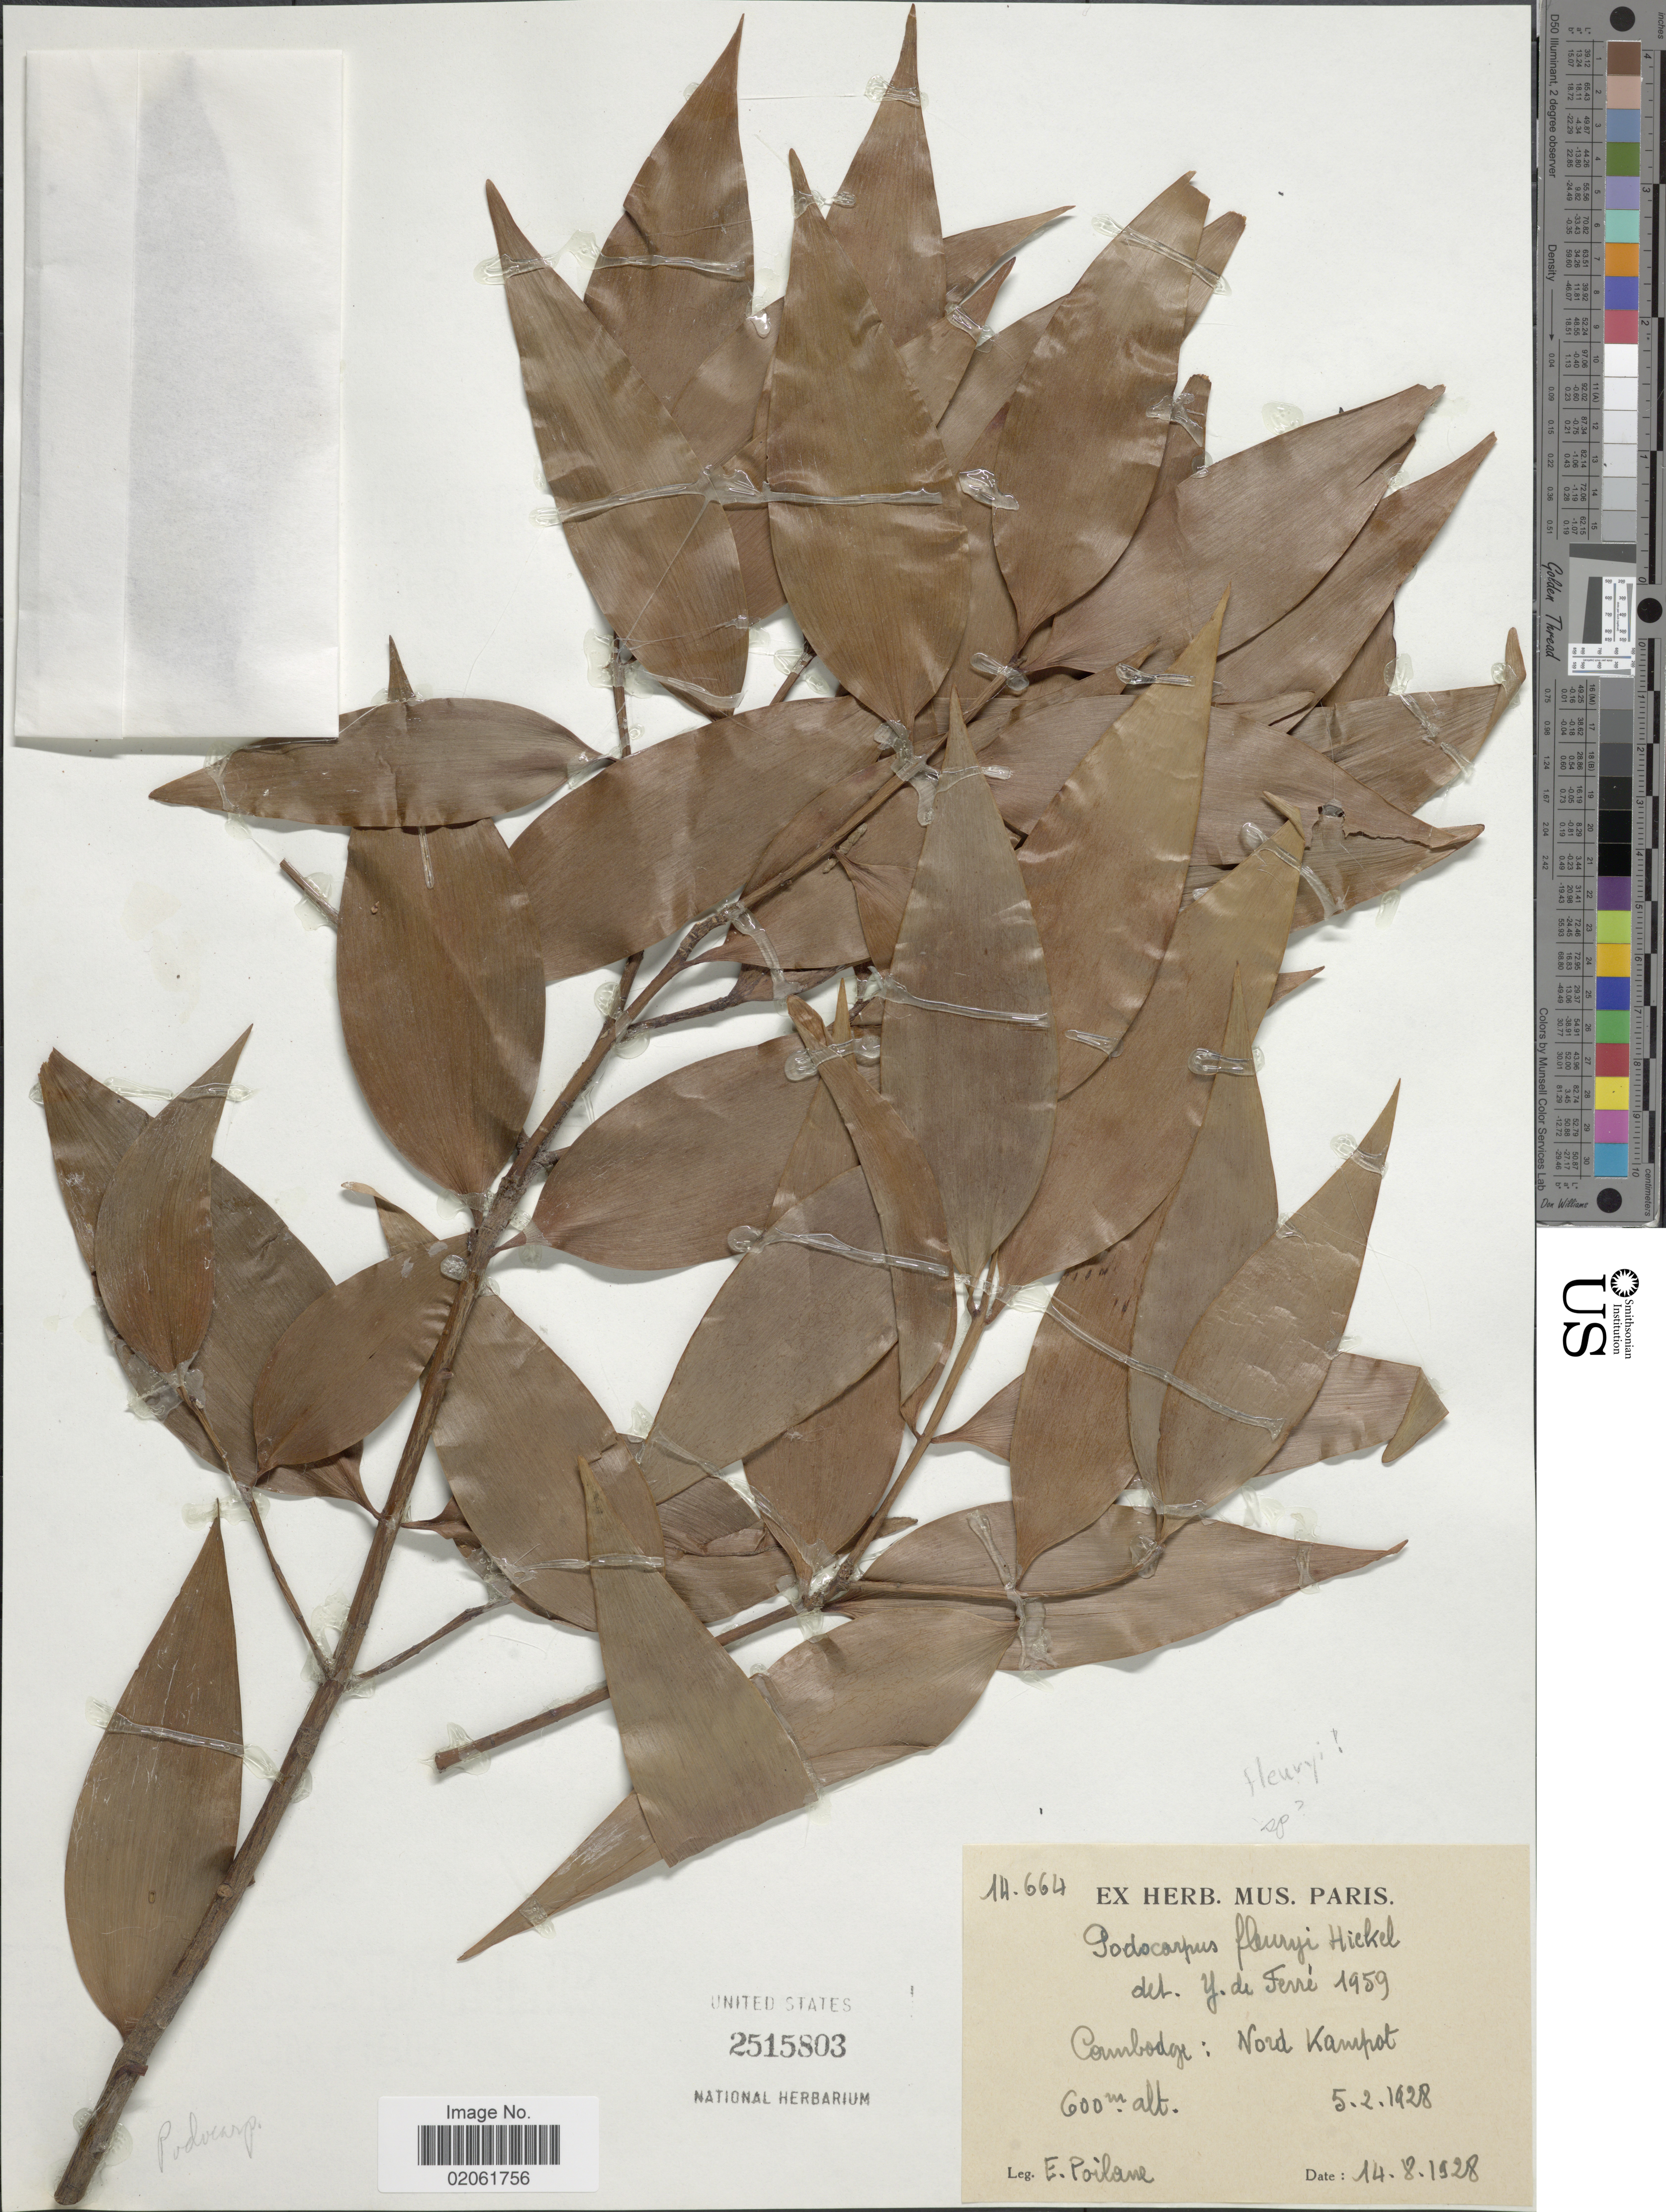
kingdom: Plantae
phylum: Tracheophyta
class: Pinopsida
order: Pinales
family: Podocarpaceae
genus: Podocarpus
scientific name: Podocarpus fleuryi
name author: Hickel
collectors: E. Poilane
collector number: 14664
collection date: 1928-02-05/1928-08-14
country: Cambodia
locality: Cambodge: Noud Kampot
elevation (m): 600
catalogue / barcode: US 2515803